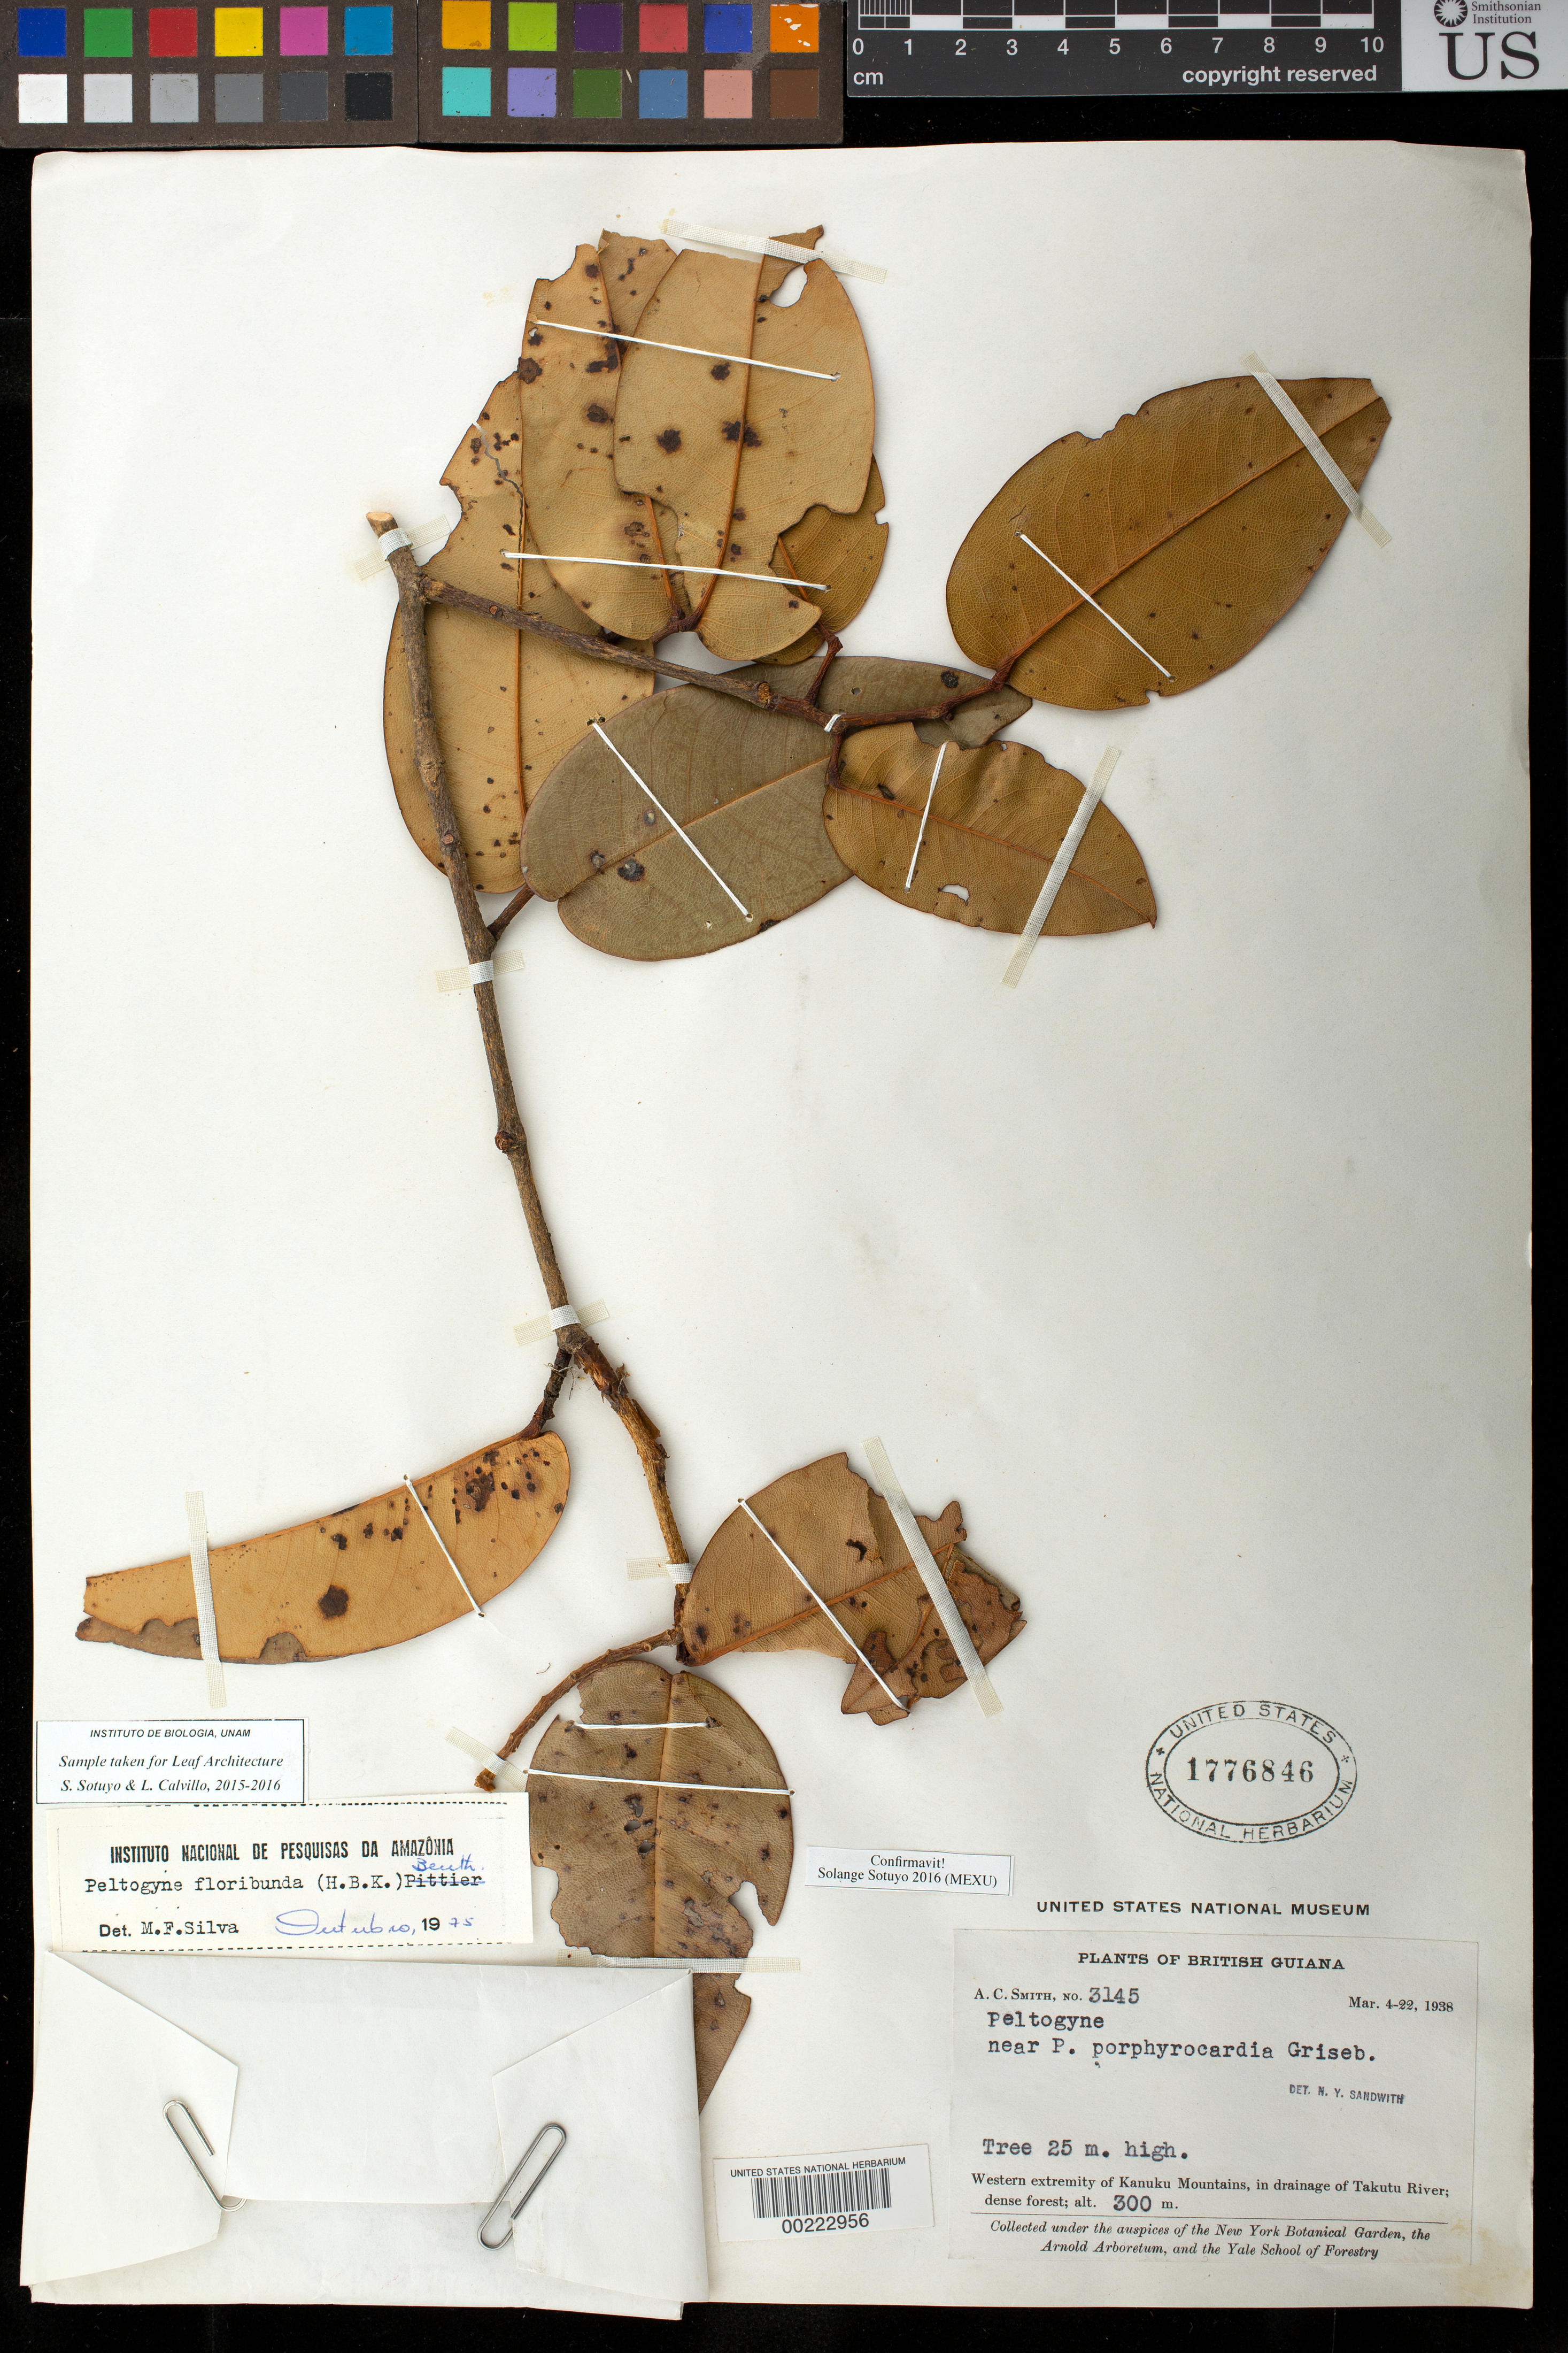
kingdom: Plantae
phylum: Tracheophyta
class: Magnoliopsida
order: Fabales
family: Fabaceae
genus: Peltogyne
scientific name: Peltogyne floribunda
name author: (Kunth) Pittier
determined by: Sotuyo, Solange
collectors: A. C. Smith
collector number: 3145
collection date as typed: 04 Mar 1938 to 22 Mar 1938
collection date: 1938-03-04/1938-03-22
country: Guyana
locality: Western extremity of kanuku mountains, in drainage of takutu river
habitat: Dense forest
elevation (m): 200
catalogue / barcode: US 1776846